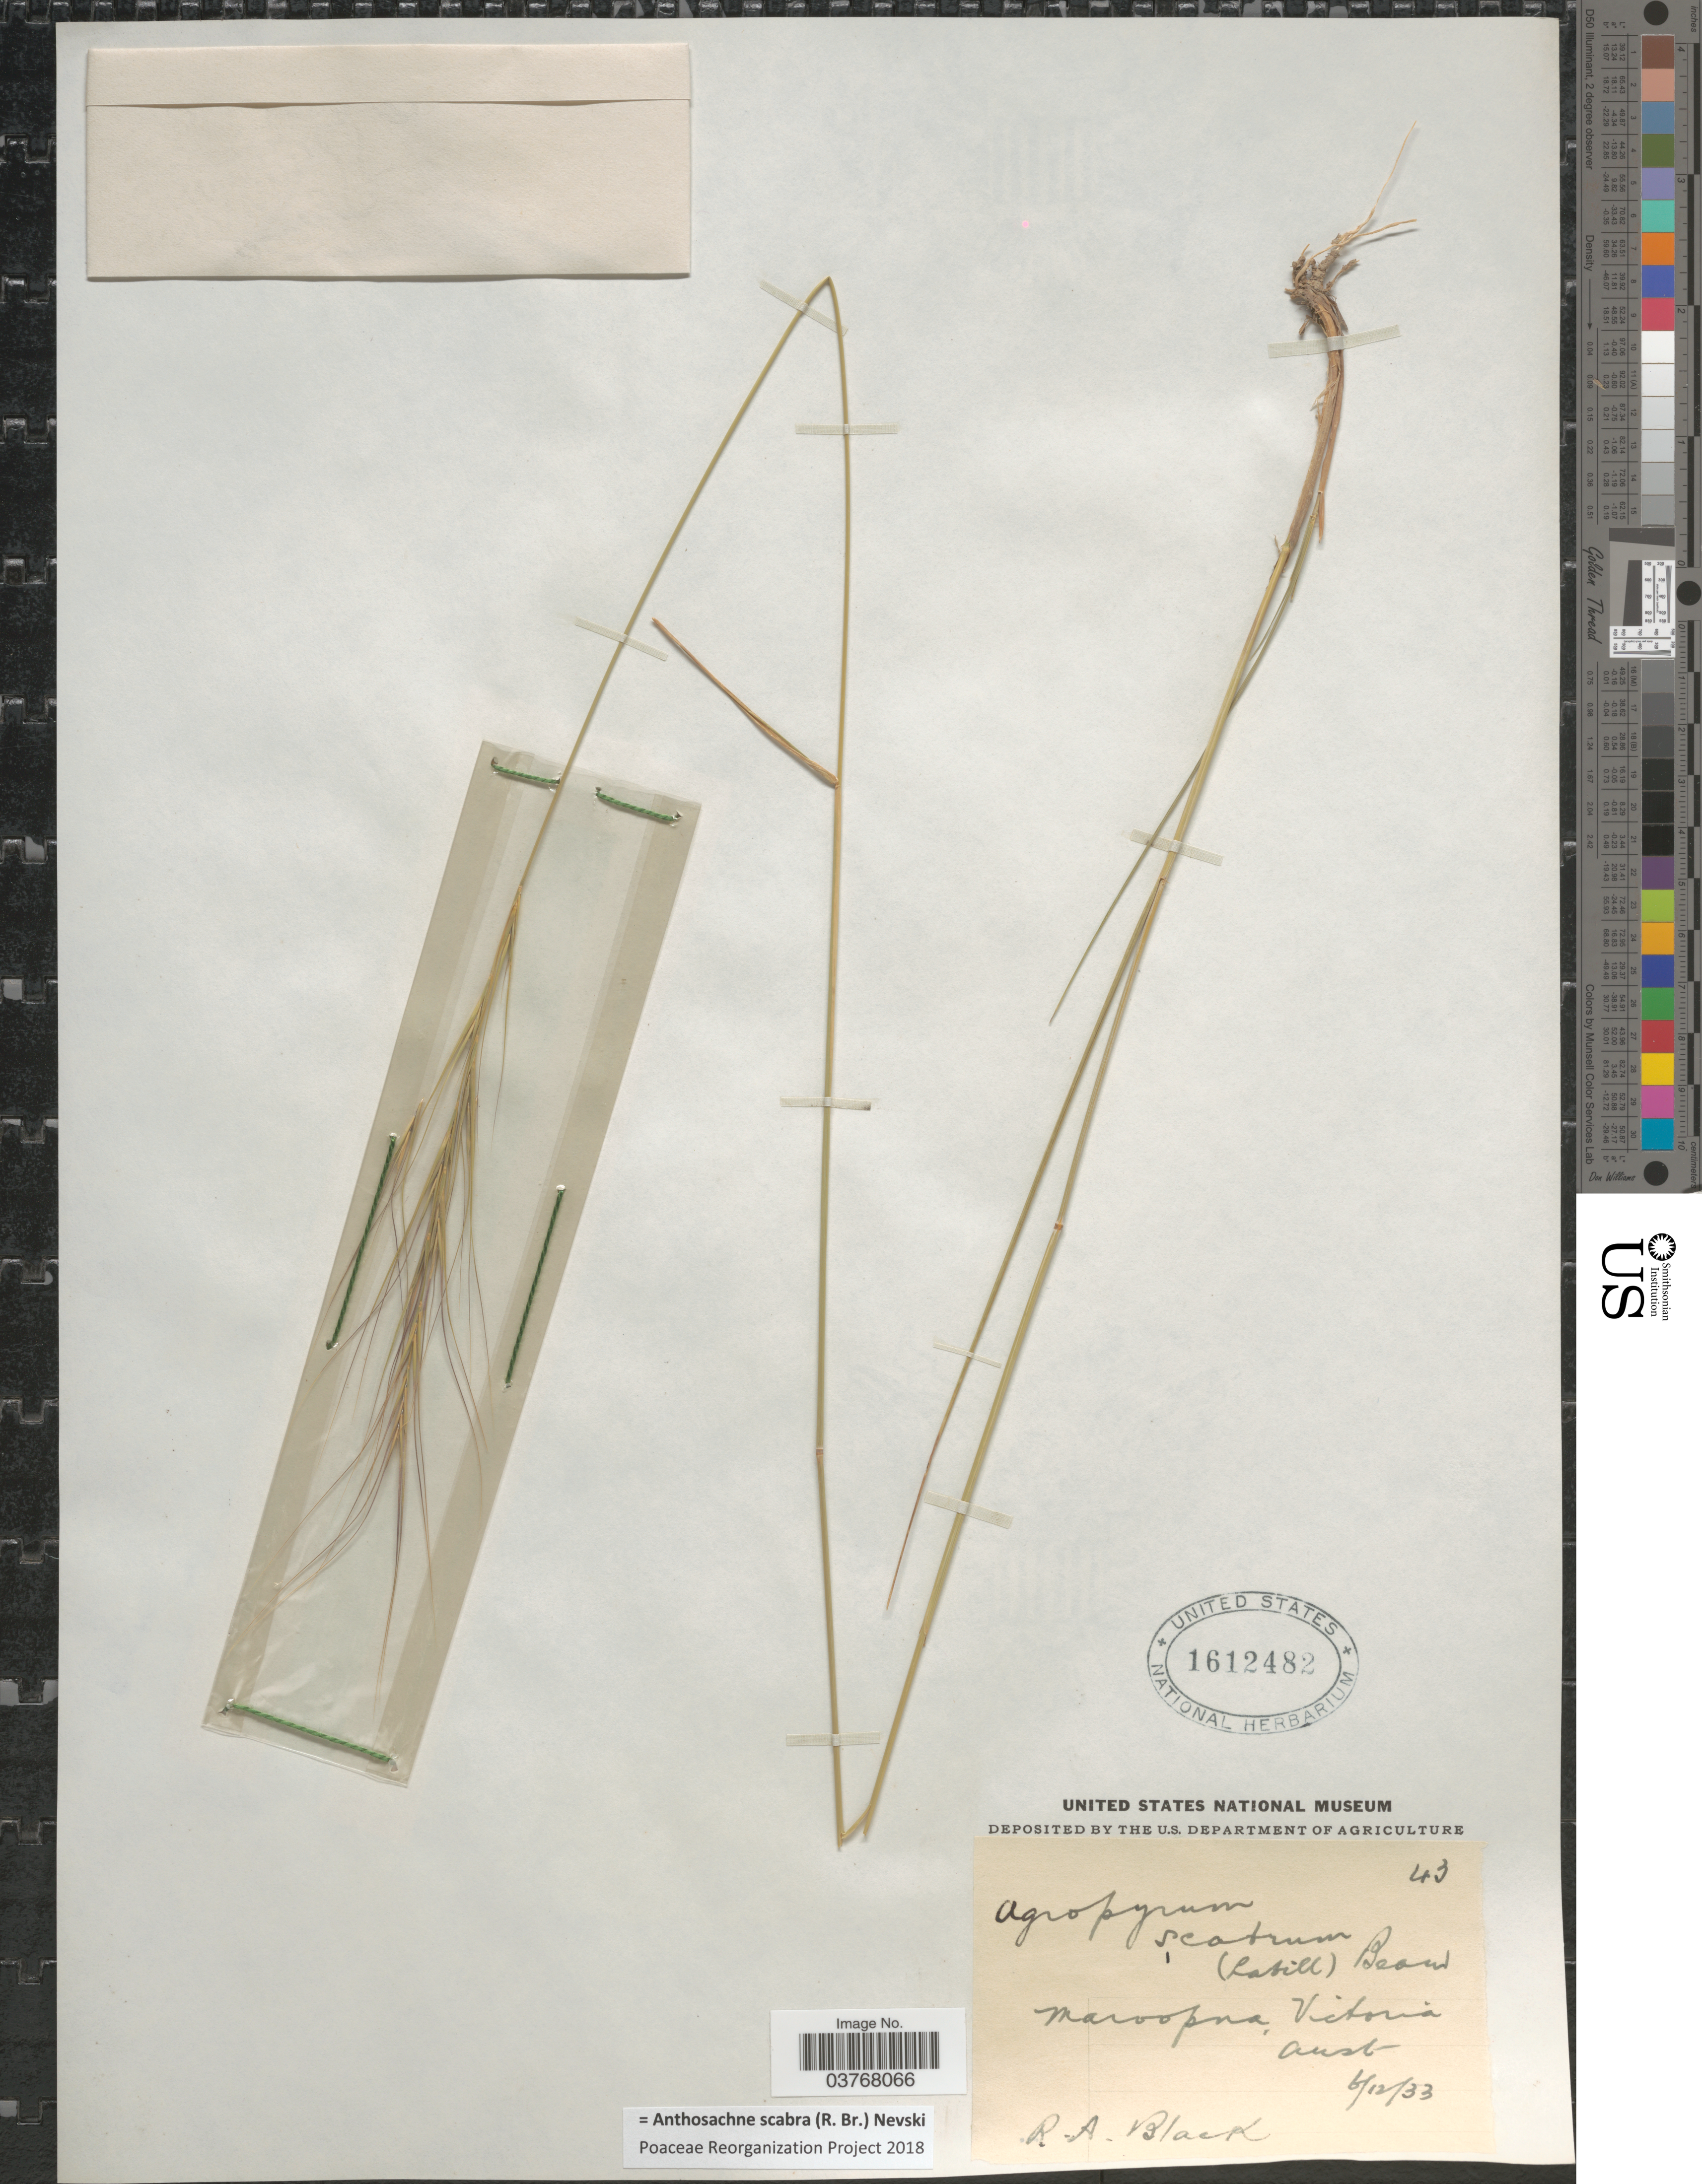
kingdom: Plantae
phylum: Tracheophyta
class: Liliopsida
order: Poales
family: Poaceae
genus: Anthosachne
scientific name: Anthosachne scabra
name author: (R. Br.) Nevski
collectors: R. A. Black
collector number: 43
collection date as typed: Transcribed d/m/y: 6/12/33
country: Australia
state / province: Victoria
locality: Mooroopna, Victoria.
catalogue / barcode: US 1612482